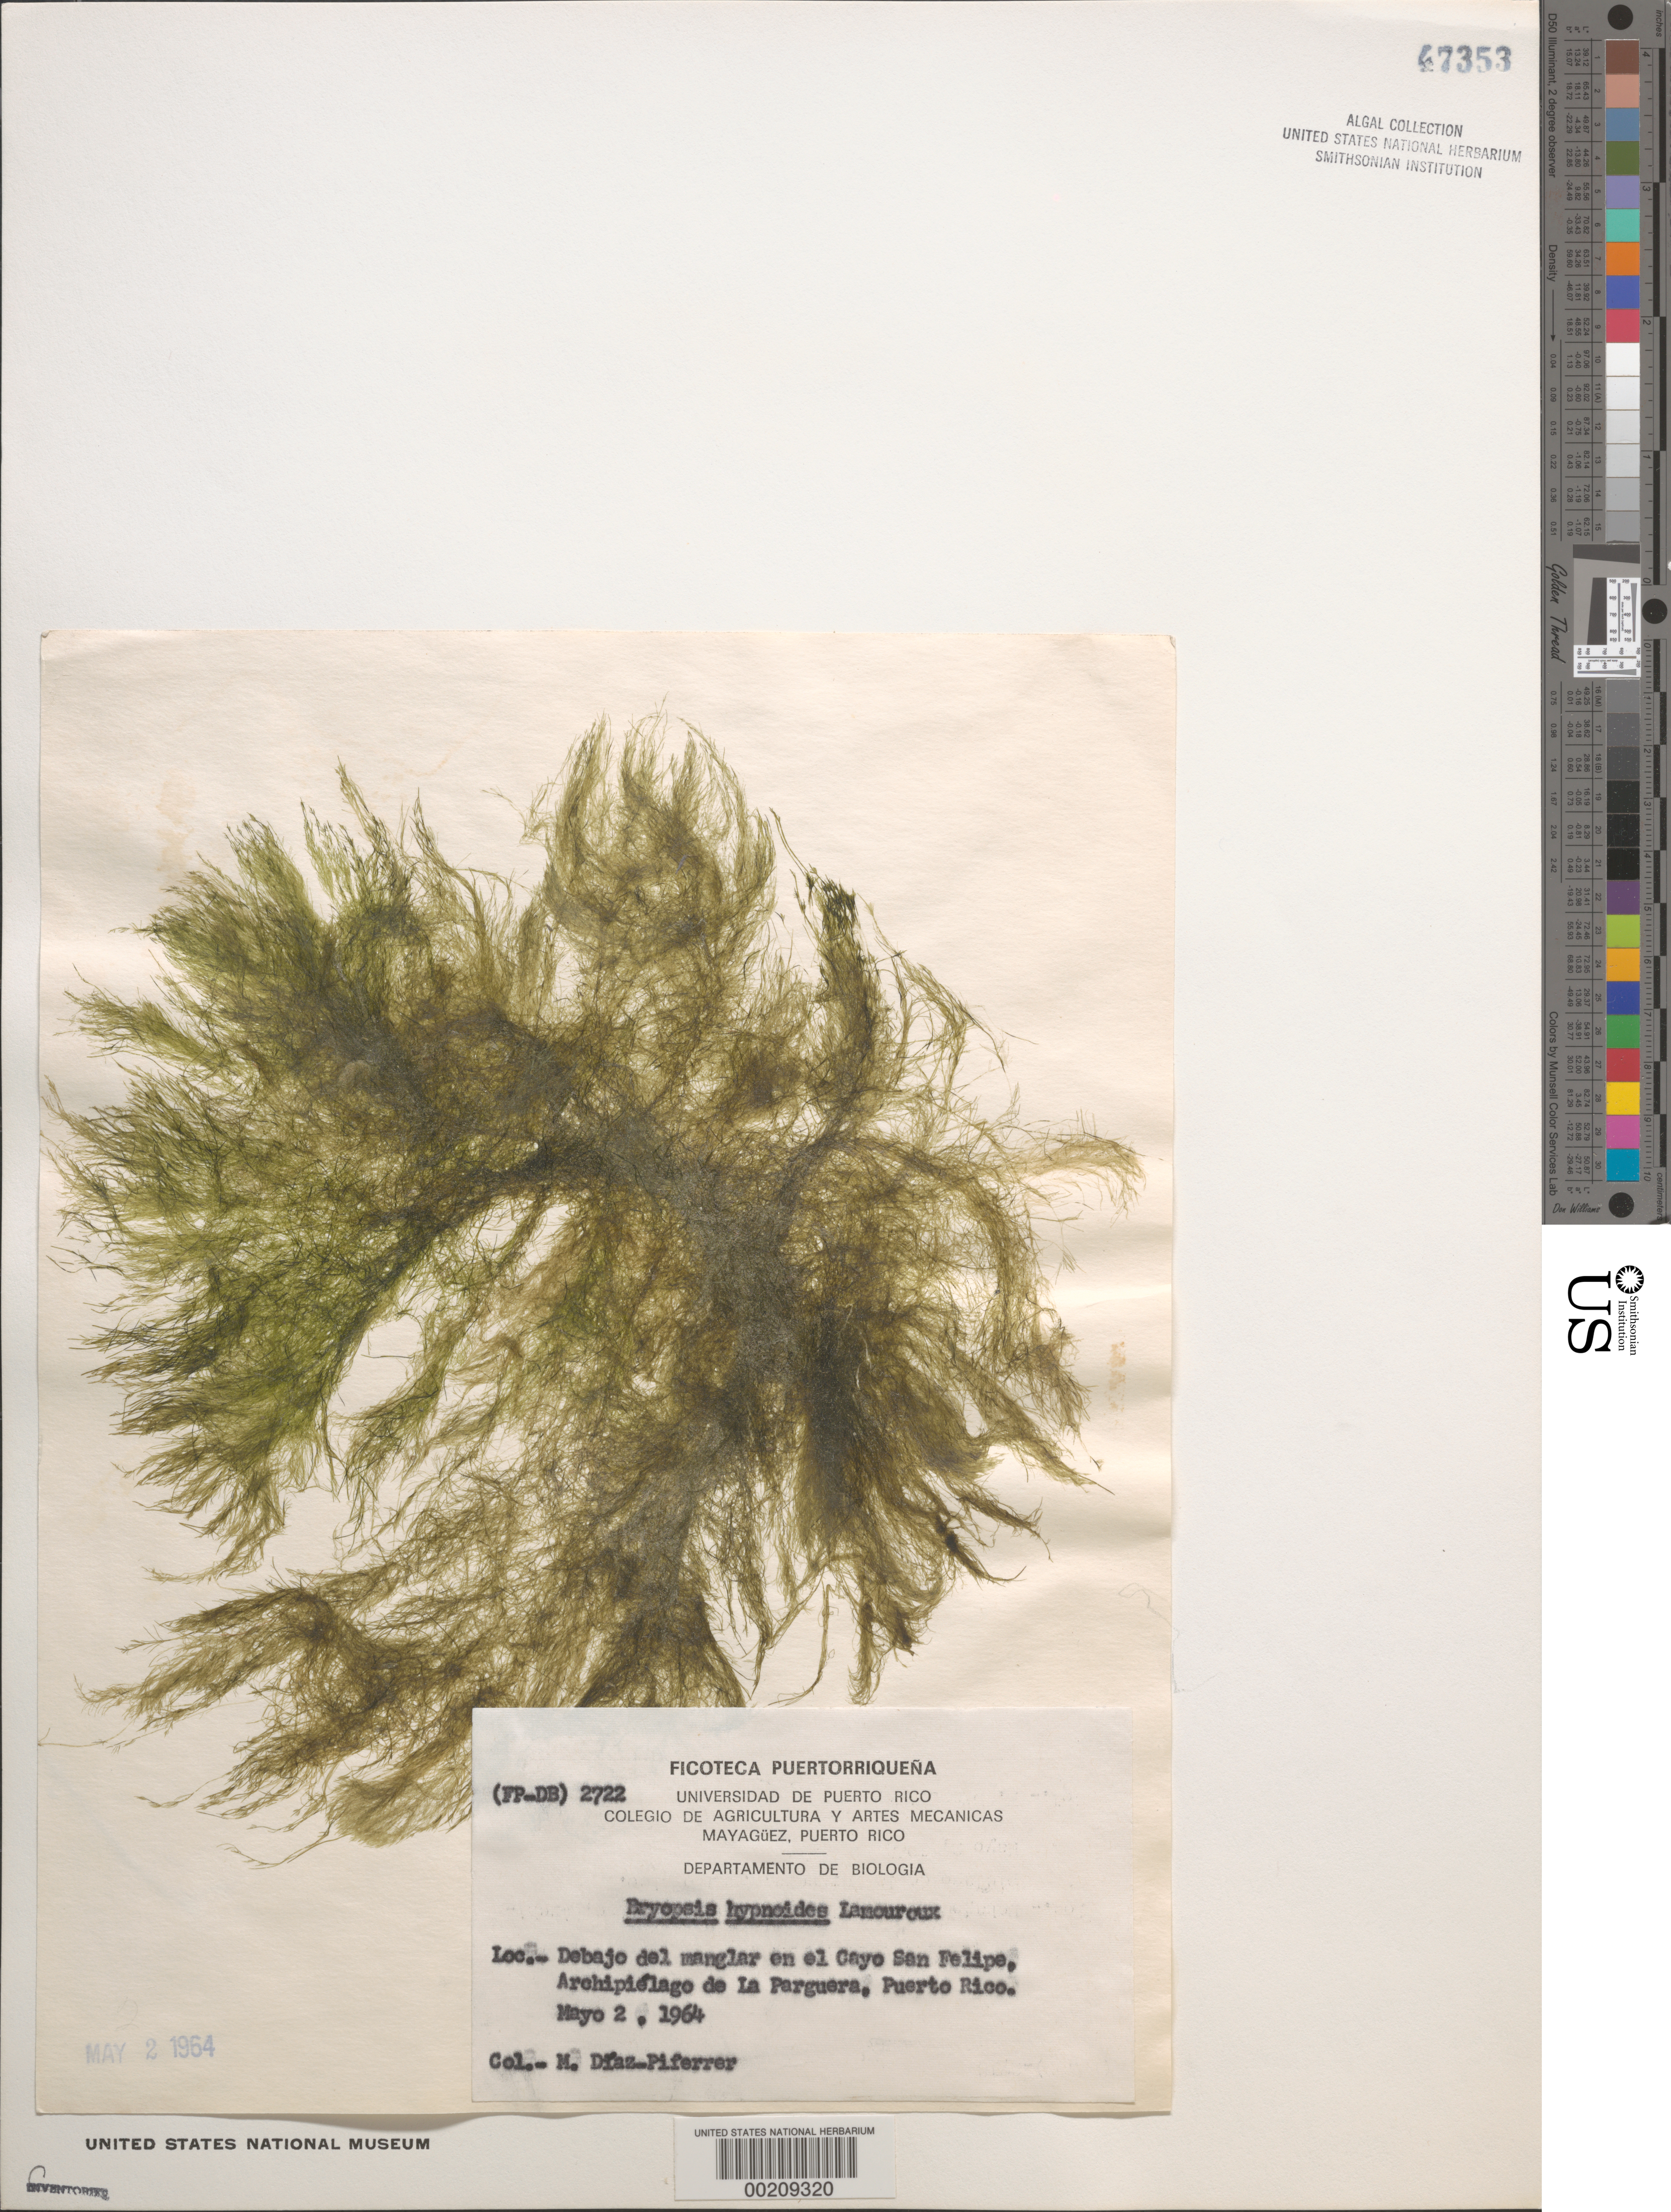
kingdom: Plantae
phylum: Chlorophyta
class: Ulvophyceae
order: Bryopsidales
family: Bryopsidaceae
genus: Bryopsis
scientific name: Bryopsis hypnoides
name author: J.V.Lamouroux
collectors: M. Diaz-Piferrer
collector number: (FP-DB) 2722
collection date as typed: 02 May 1964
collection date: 1964-05-02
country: Puerto Rico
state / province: Lajas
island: Cayo San Felipe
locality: La Parguera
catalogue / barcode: US 47353